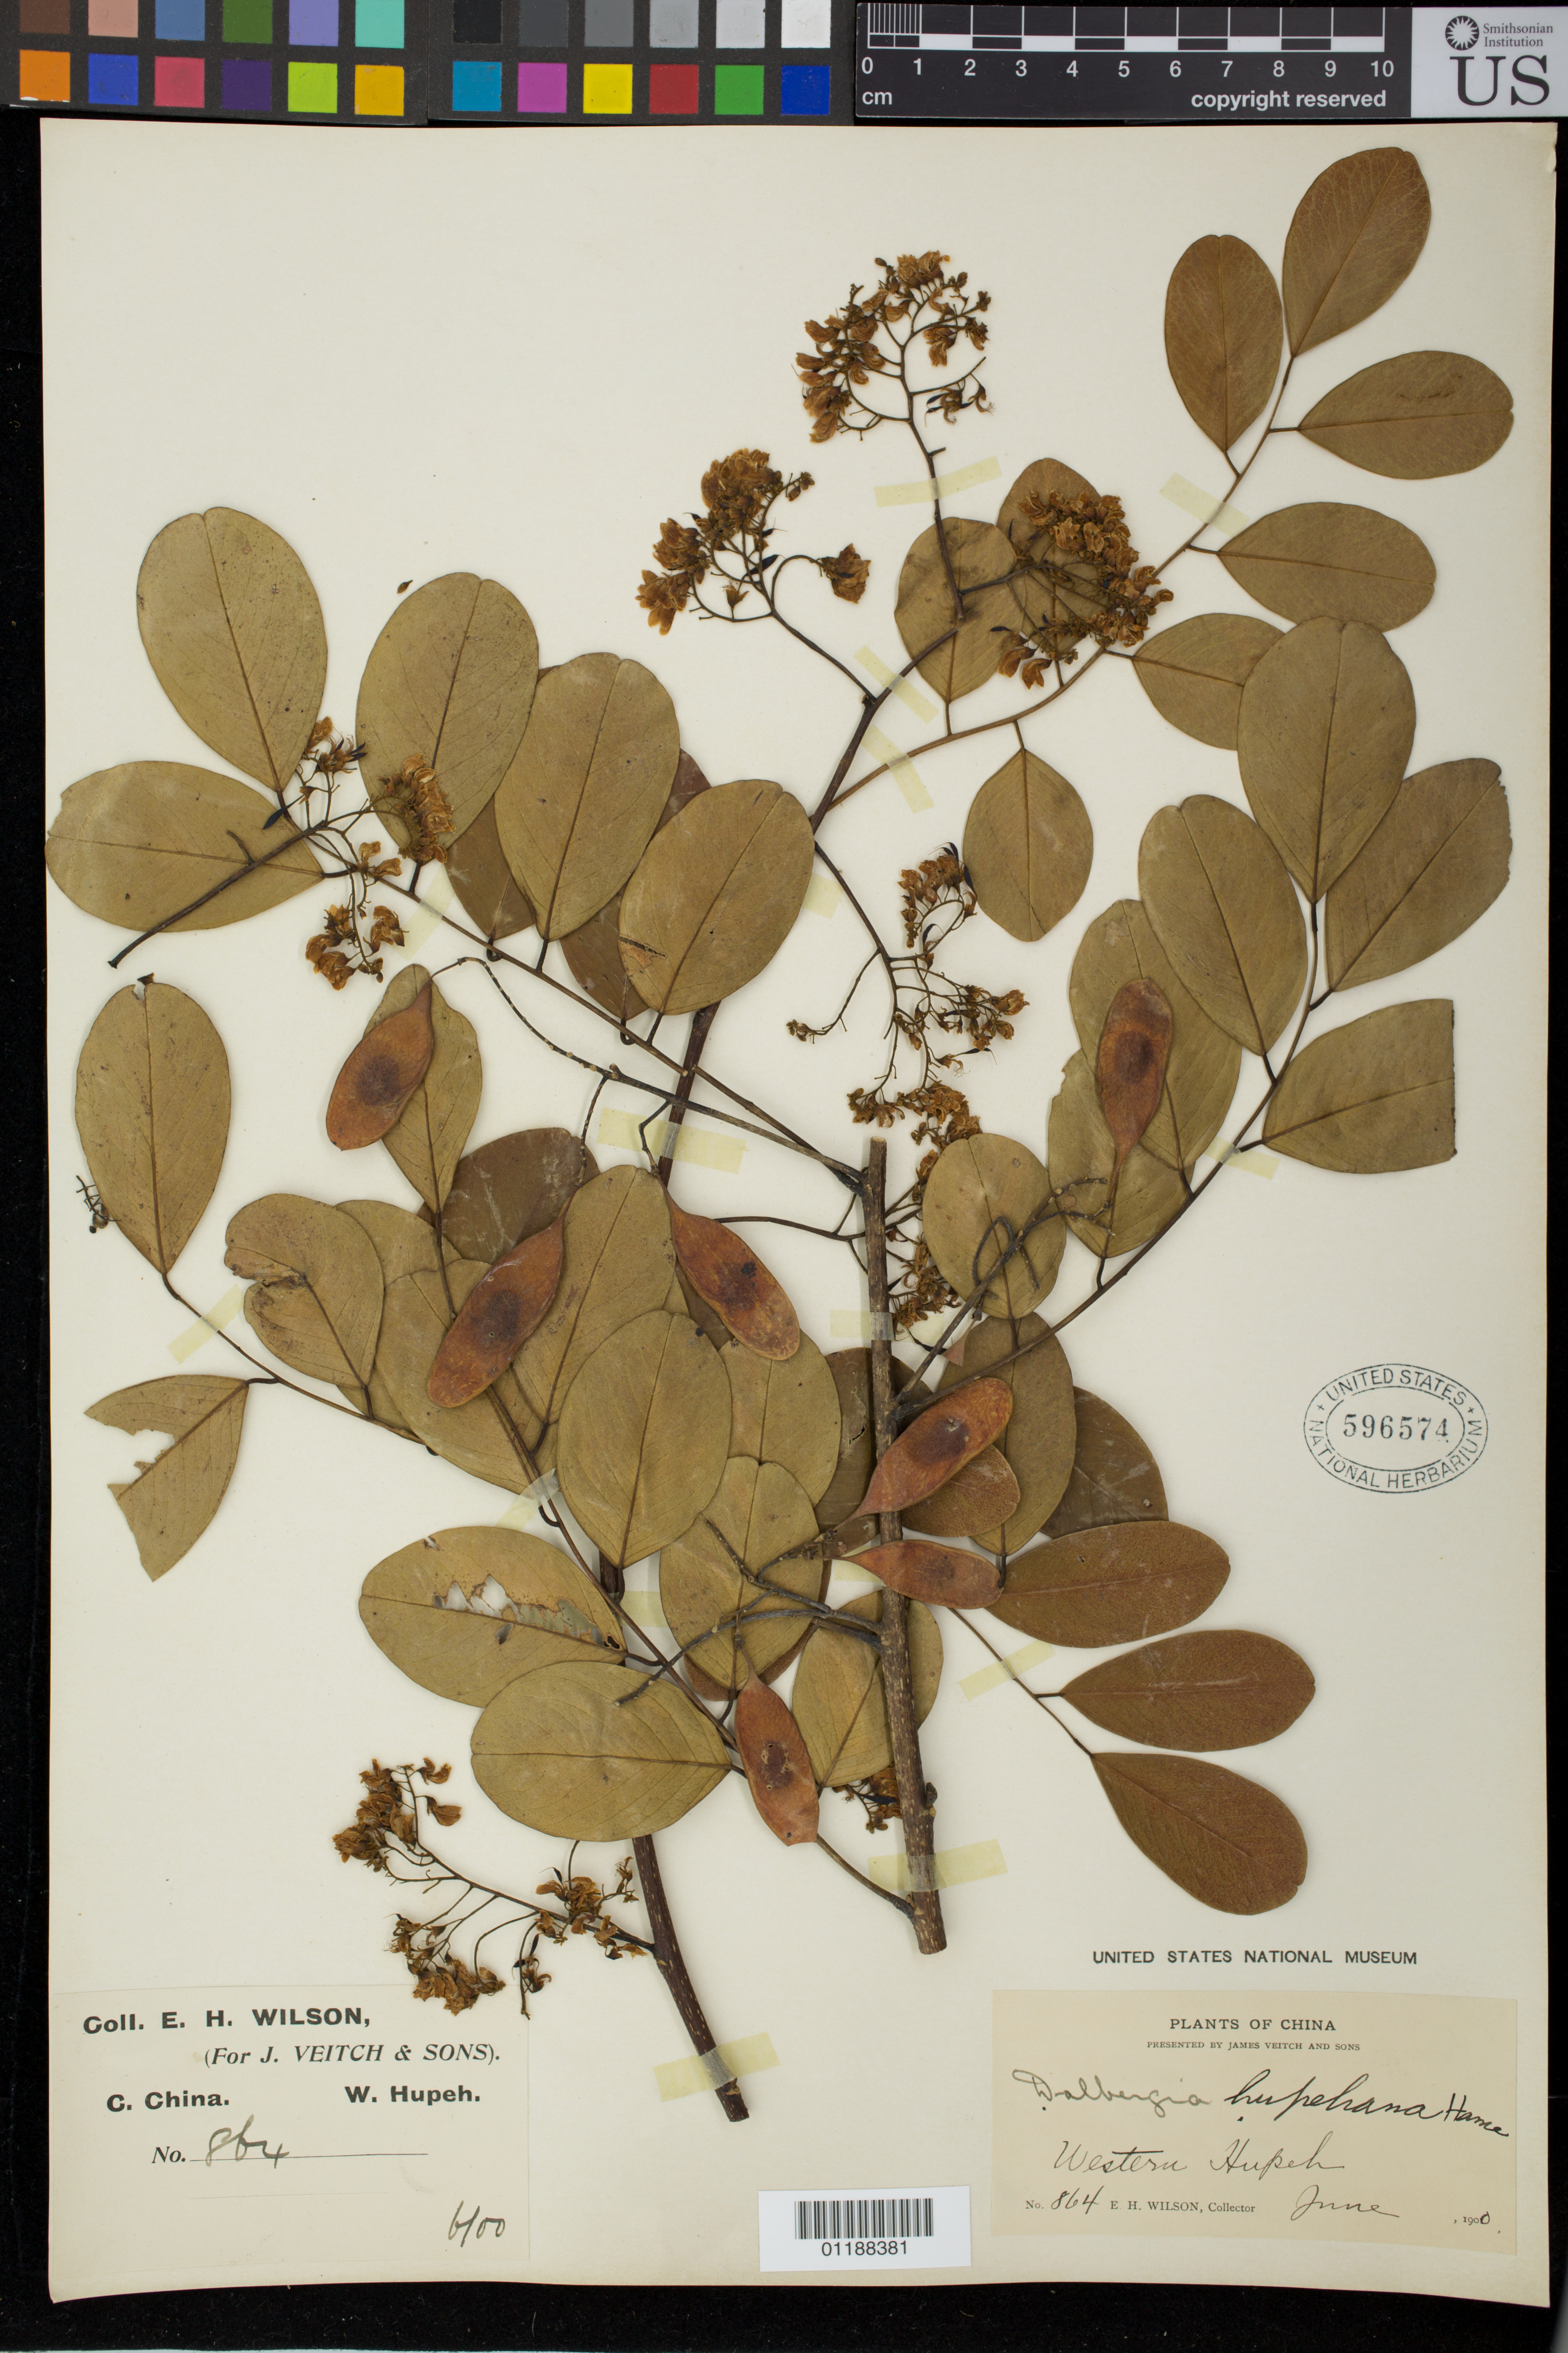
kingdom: Plantae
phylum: Tracheophyta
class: Magnoliopsida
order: Fabales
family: Fabaceae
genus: Dalbergia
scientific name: Dalbergia hupeana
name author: Hance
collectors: E. H. Wilson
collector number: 864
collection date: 1900-06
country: China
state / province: Hubei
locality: Western Hupeh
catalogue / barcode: US 596574